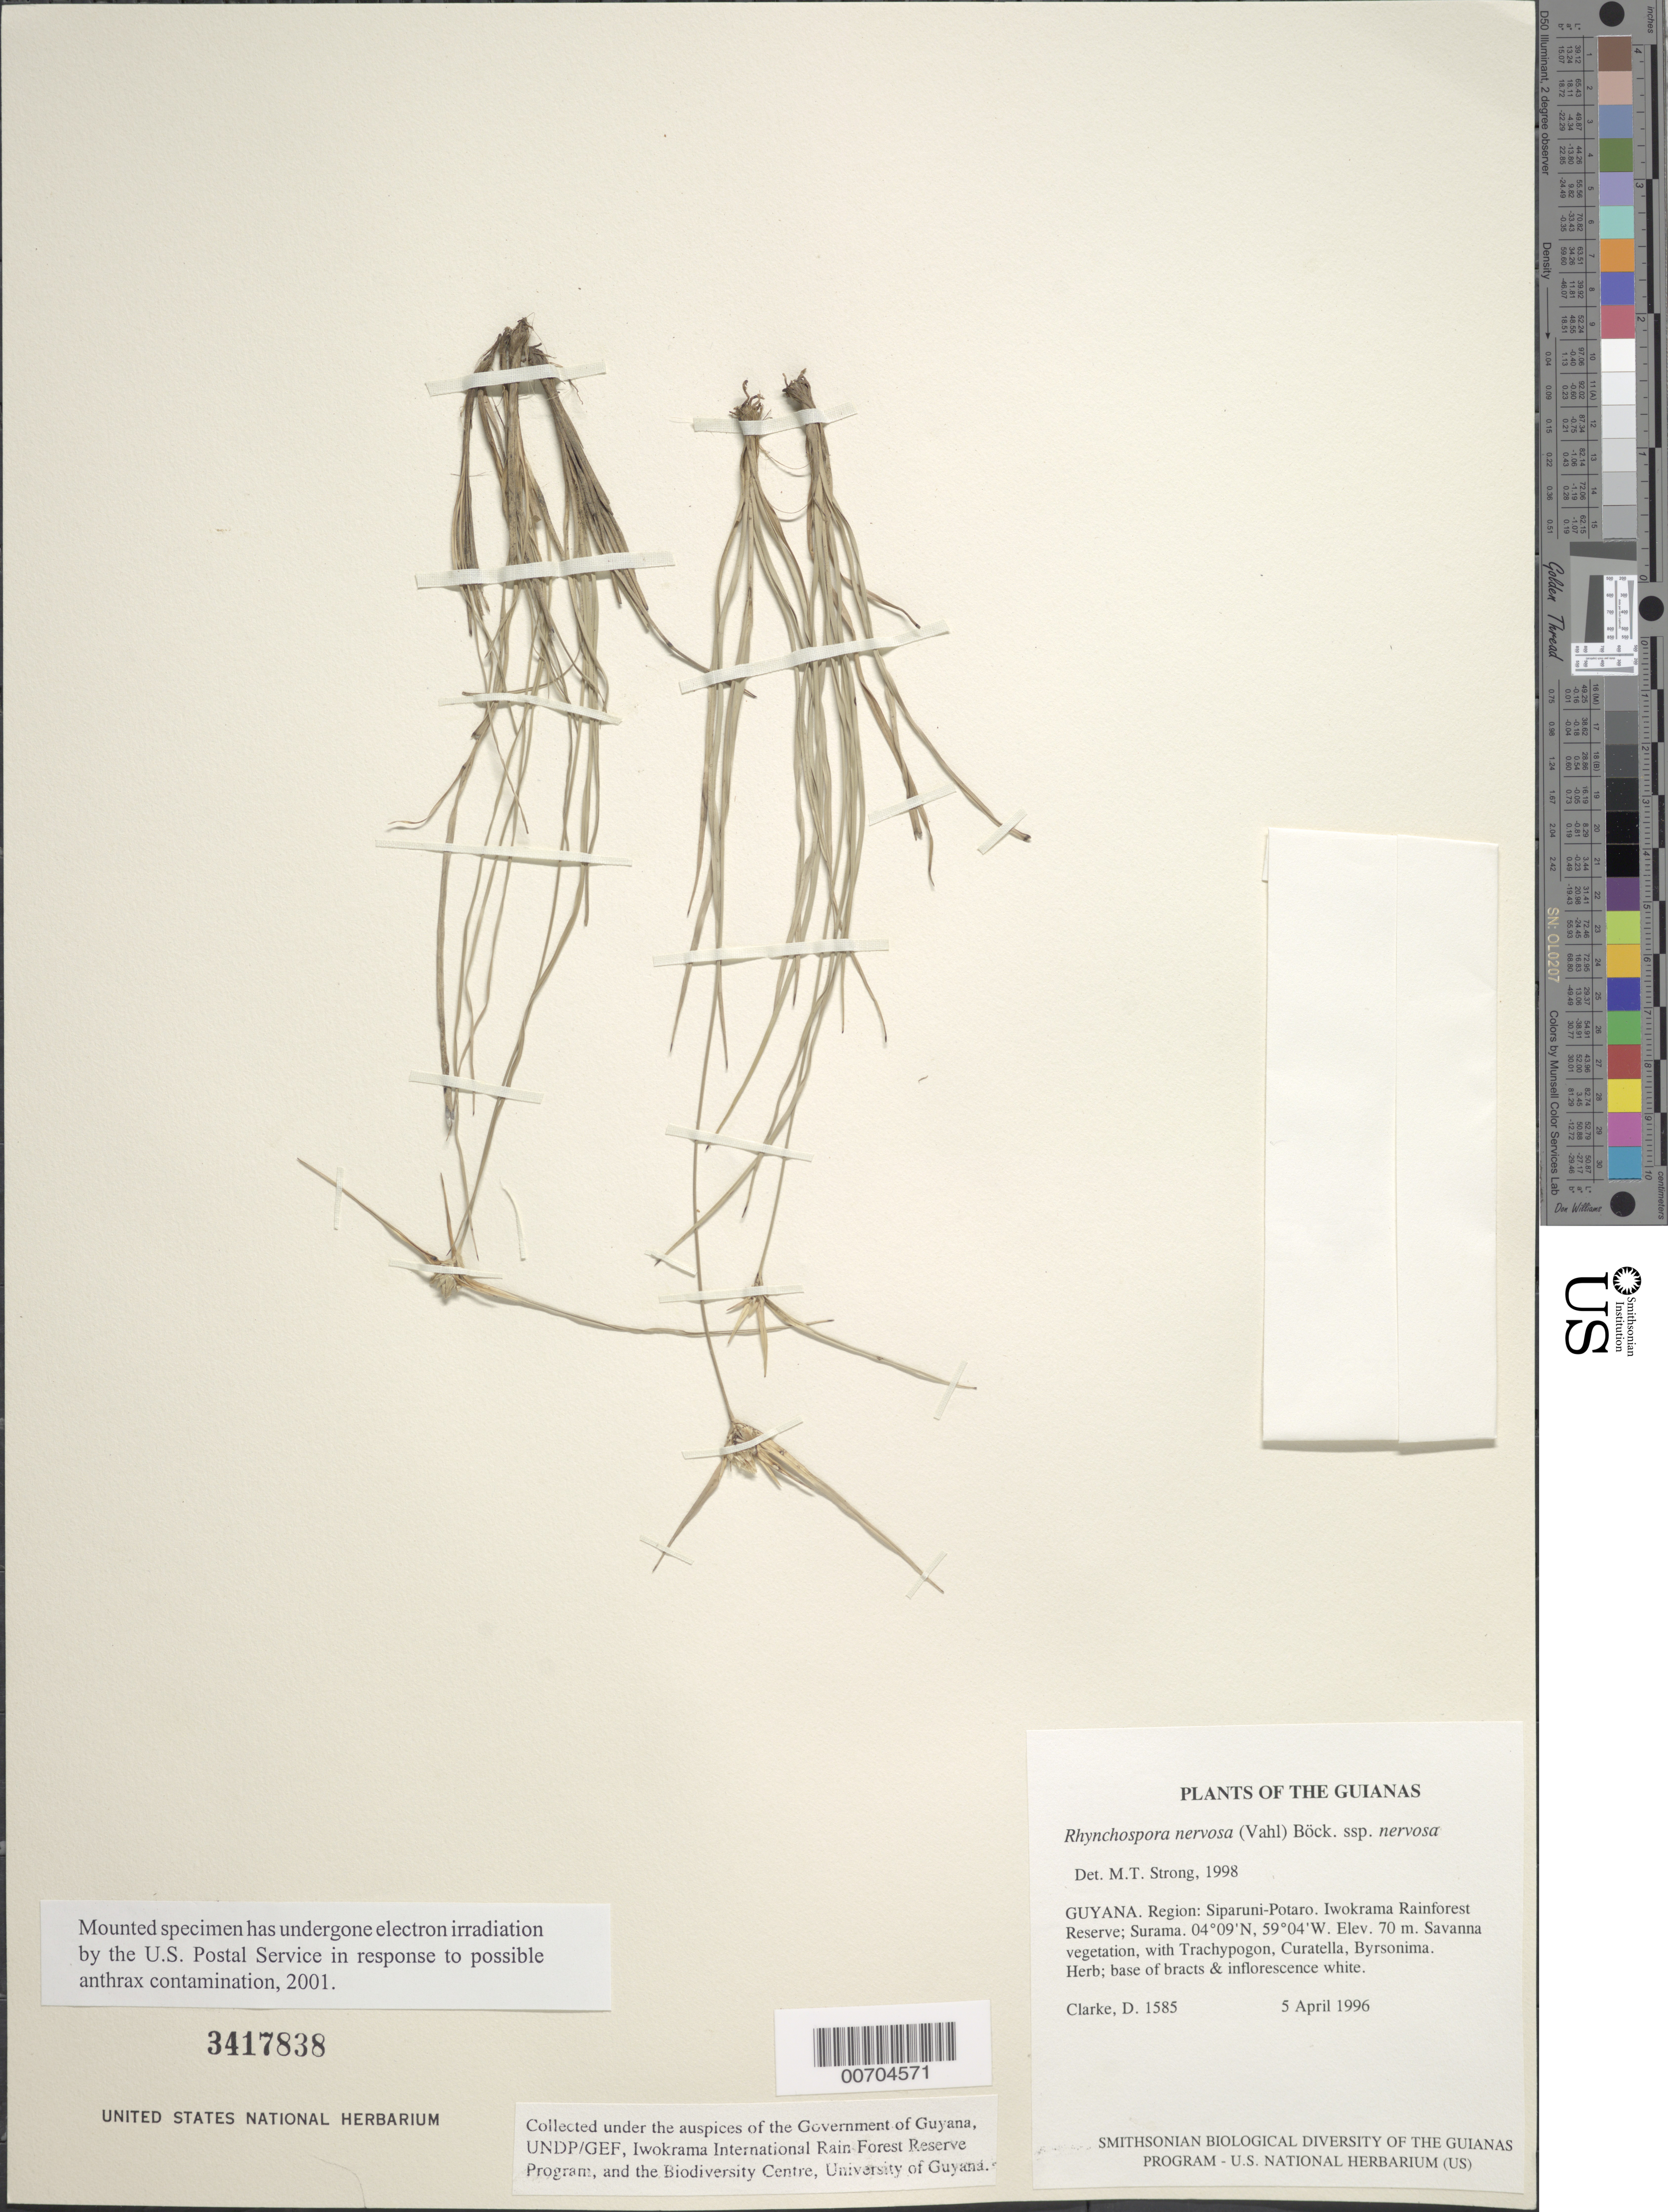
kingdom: Plantae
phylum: Tracheophyta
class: Liliopsida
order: Poales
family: Cyperaceae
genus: Rhynchospora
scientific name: Rhynchospora nervosa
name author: (Vahl) Boeckeler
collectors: H. D. Clarke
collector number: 1585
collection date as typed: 5 April 1996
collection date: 1996-04-05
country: Guyana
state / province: Potaro-Siparuni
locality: Iwokrama Rainforest Reserve; Surama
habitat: Savanna vegetation, with Trachypogon, Curatella, Byrsonima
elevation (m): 70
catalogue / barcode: US 3417838